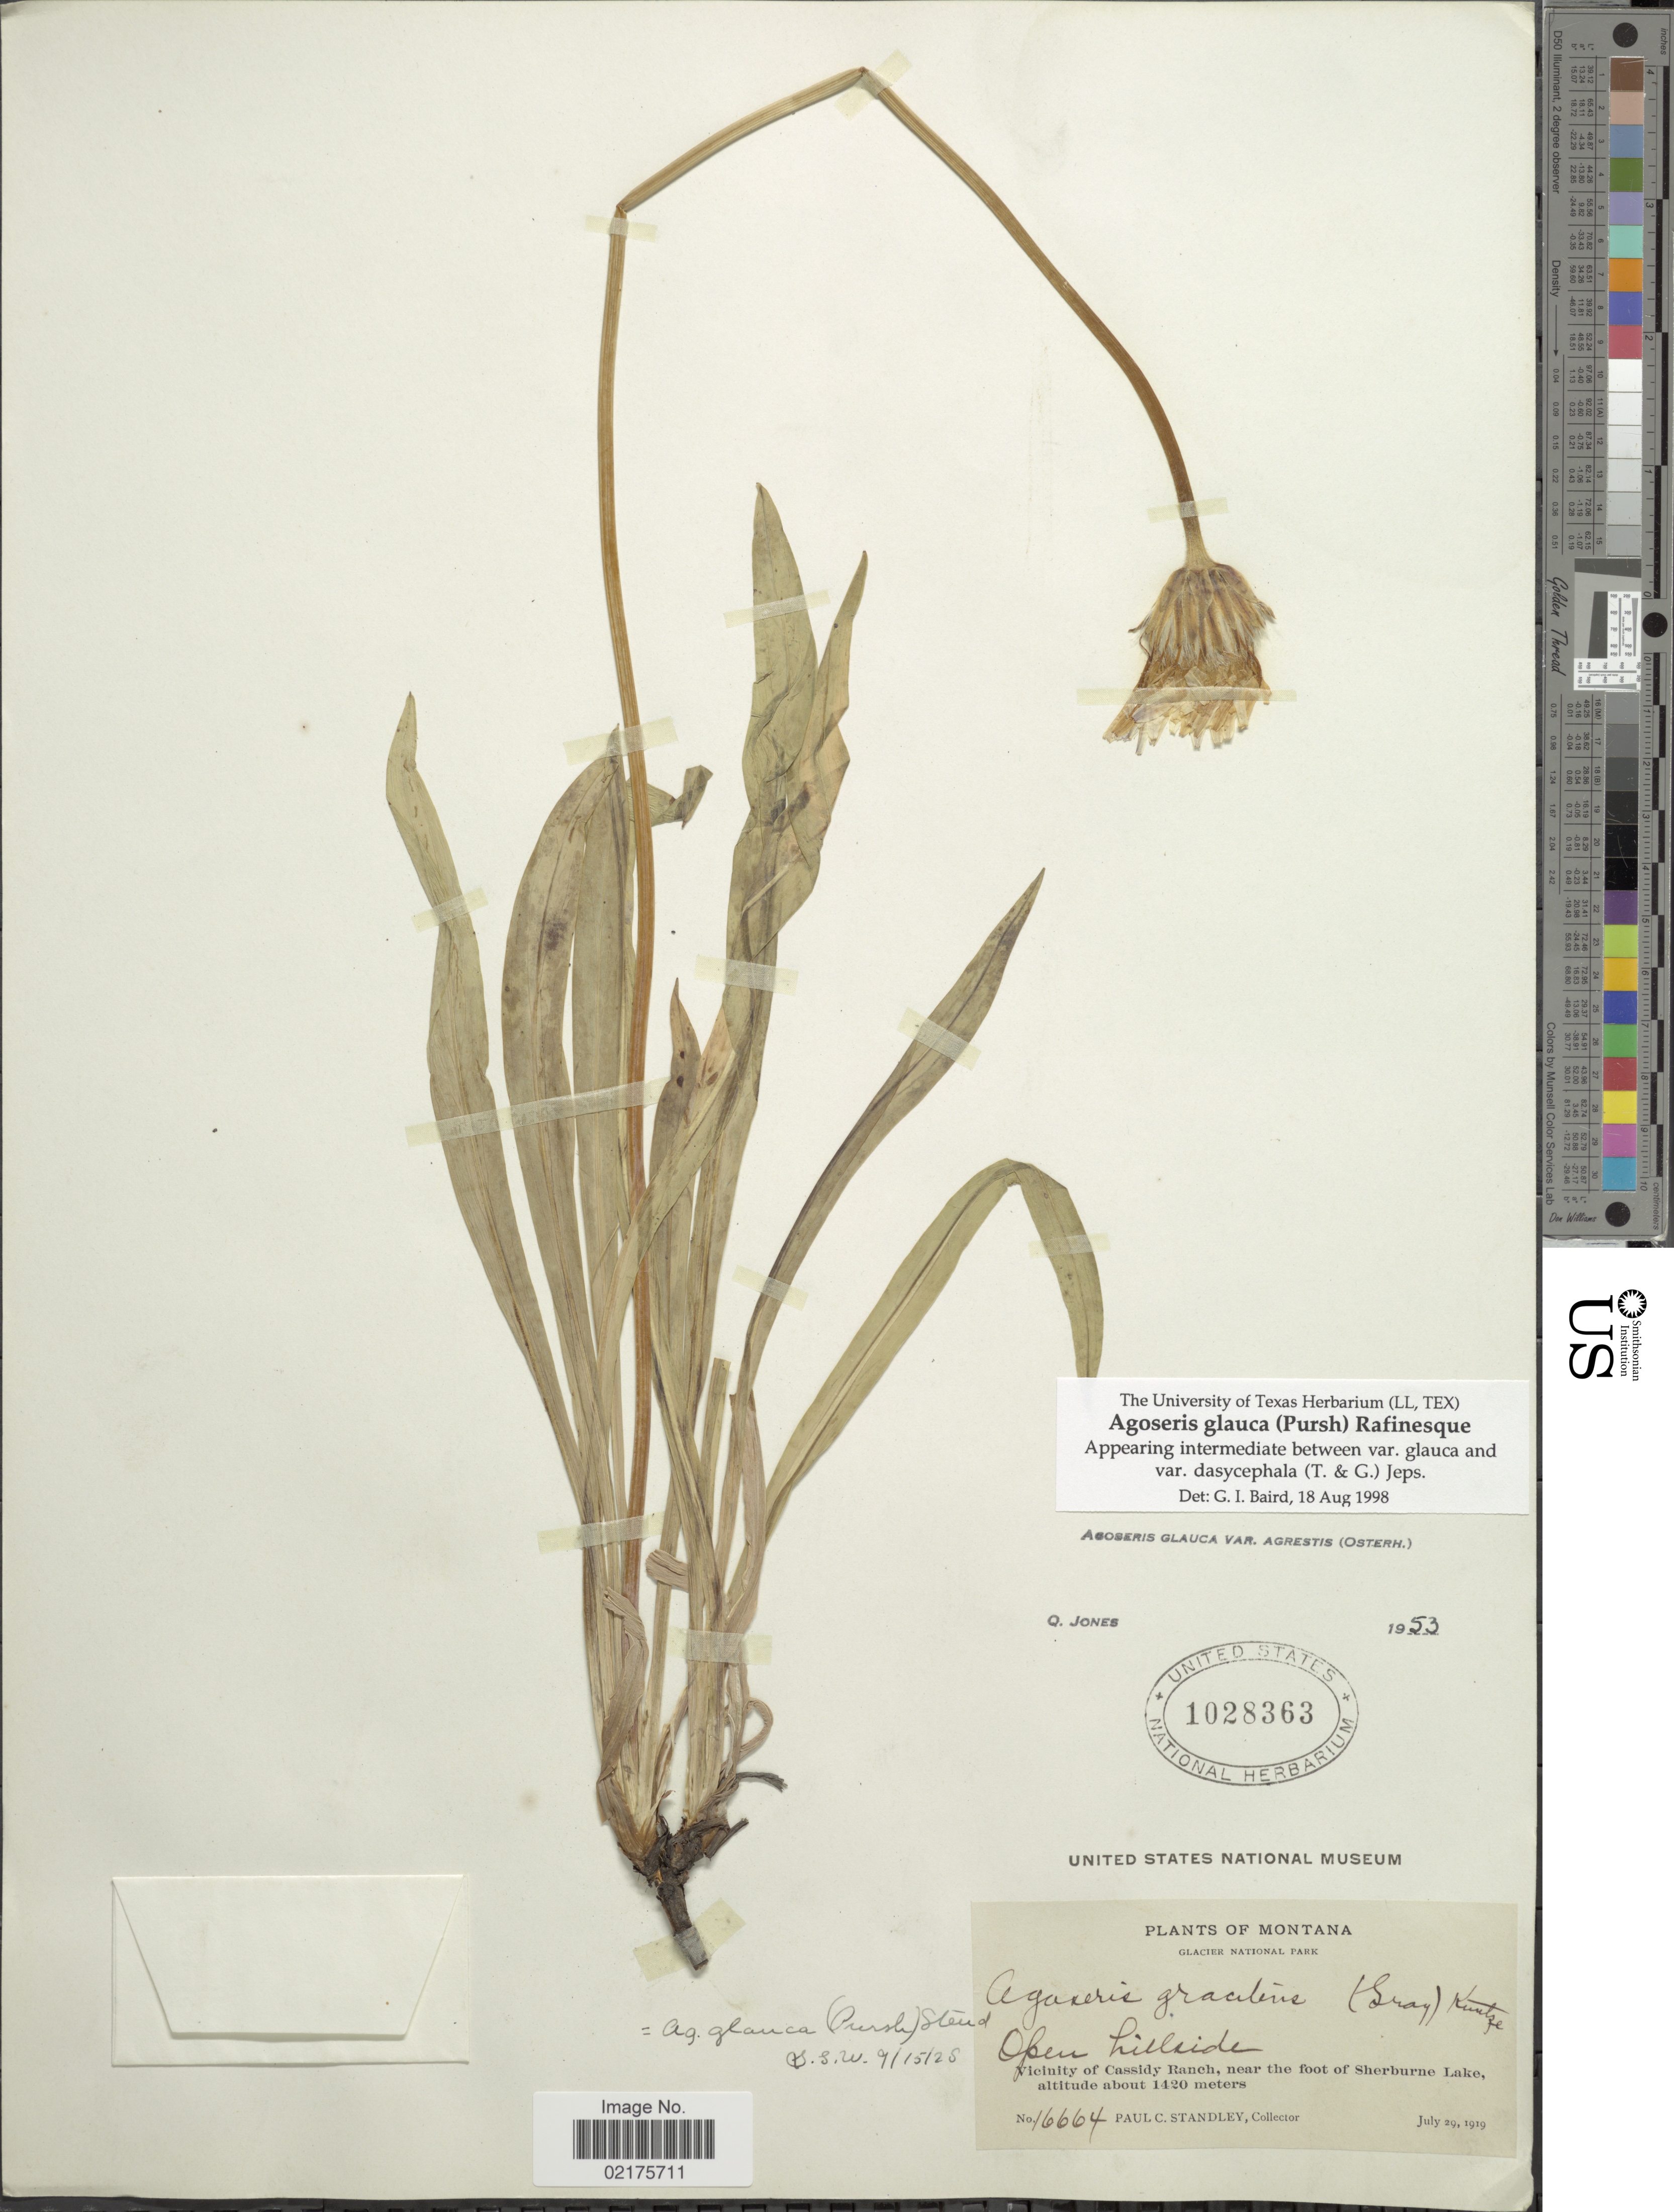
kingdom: Plantae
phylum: Tracheophyta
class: Magnoliopsida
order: Asterales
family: Asteraceae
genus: Agoseris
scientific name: Agoseris glauca var. glauca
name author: (Pursh) Raf.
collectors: P. C. Standley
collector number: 16664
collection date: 1919-07-29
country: United States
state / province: Montana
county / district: Glacier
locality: Glacier National Park, Vicinity of Cassidy Ranch, near the foot of Sherburne Lake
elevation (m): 1420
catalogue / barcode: US 1028363